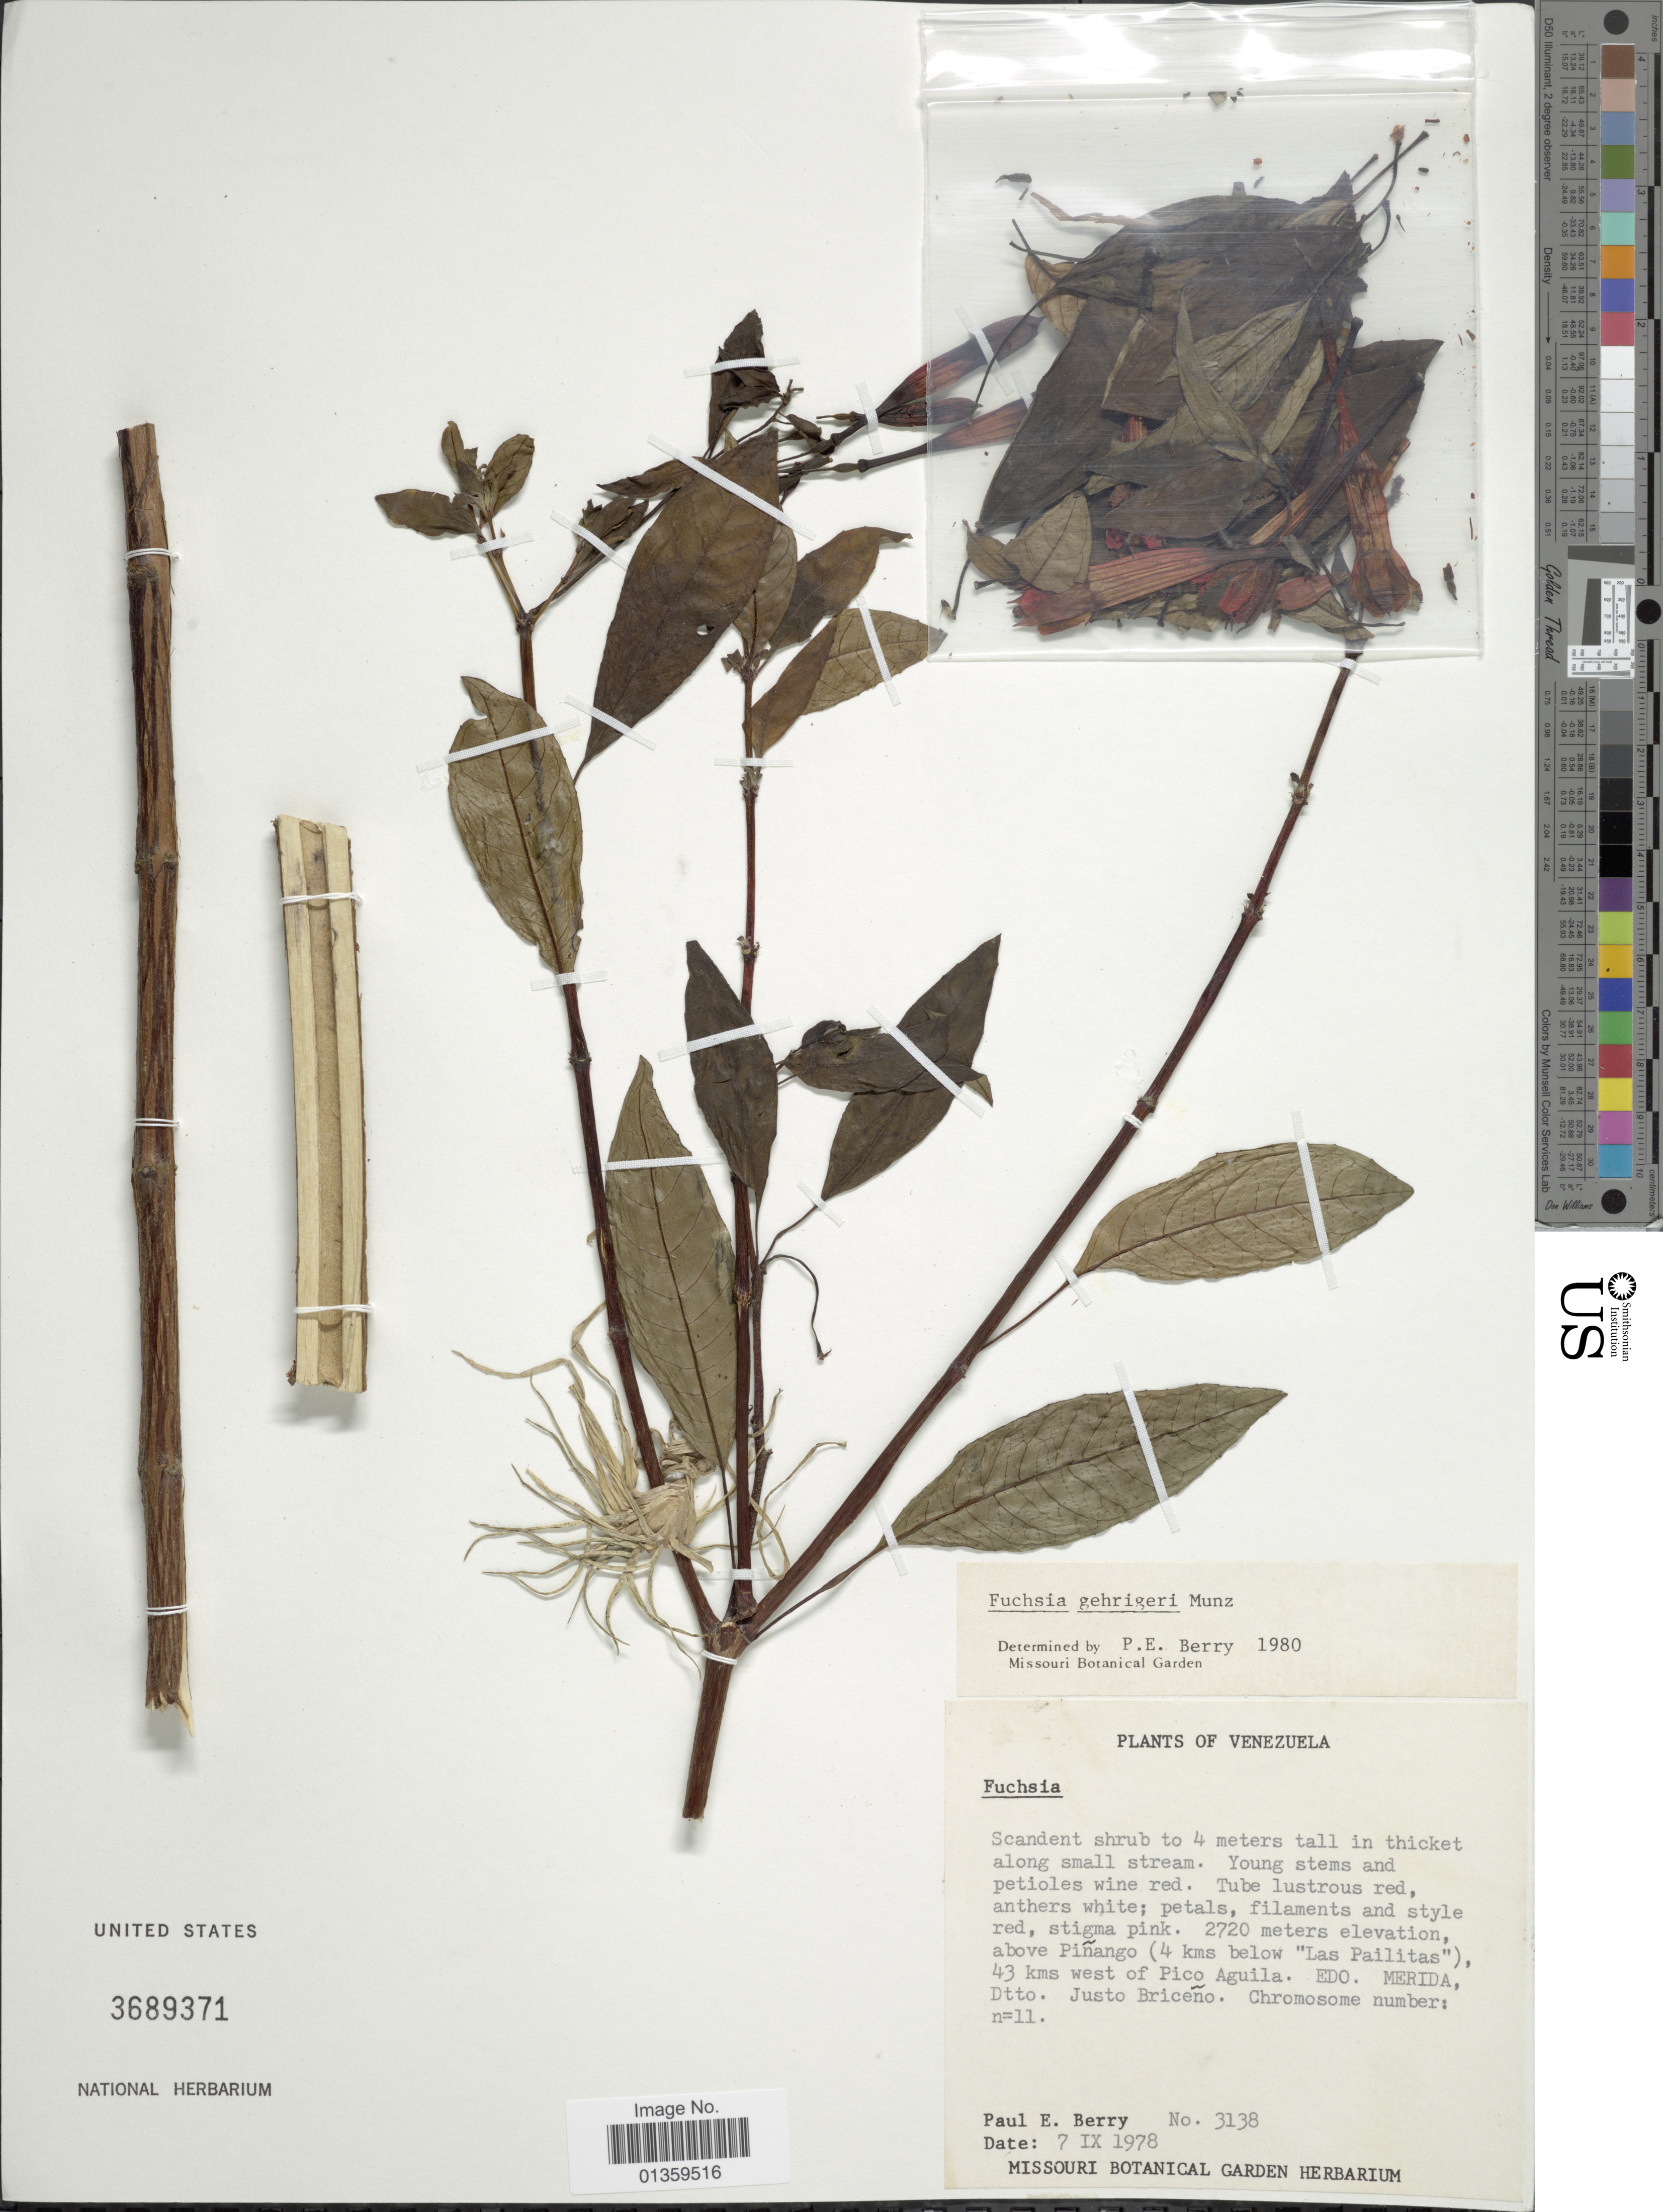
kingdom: Plantae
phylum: Tracheophyta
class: Magnoliopsida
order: Myrtales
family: Onagraceae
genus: Fuchsia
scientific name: Fuchsia gehrigeri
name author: Munz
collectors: P. E. Berry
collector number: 3138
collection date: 1978-09-07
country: Venezuela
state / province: Mérida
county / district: Justo Briceño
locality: Above Piñango (4 kms below "Las Pailitas"), 43 kms west of Pico Aguila, Dtto. Justo Briceño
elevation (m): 2720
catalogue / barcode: US 3689371